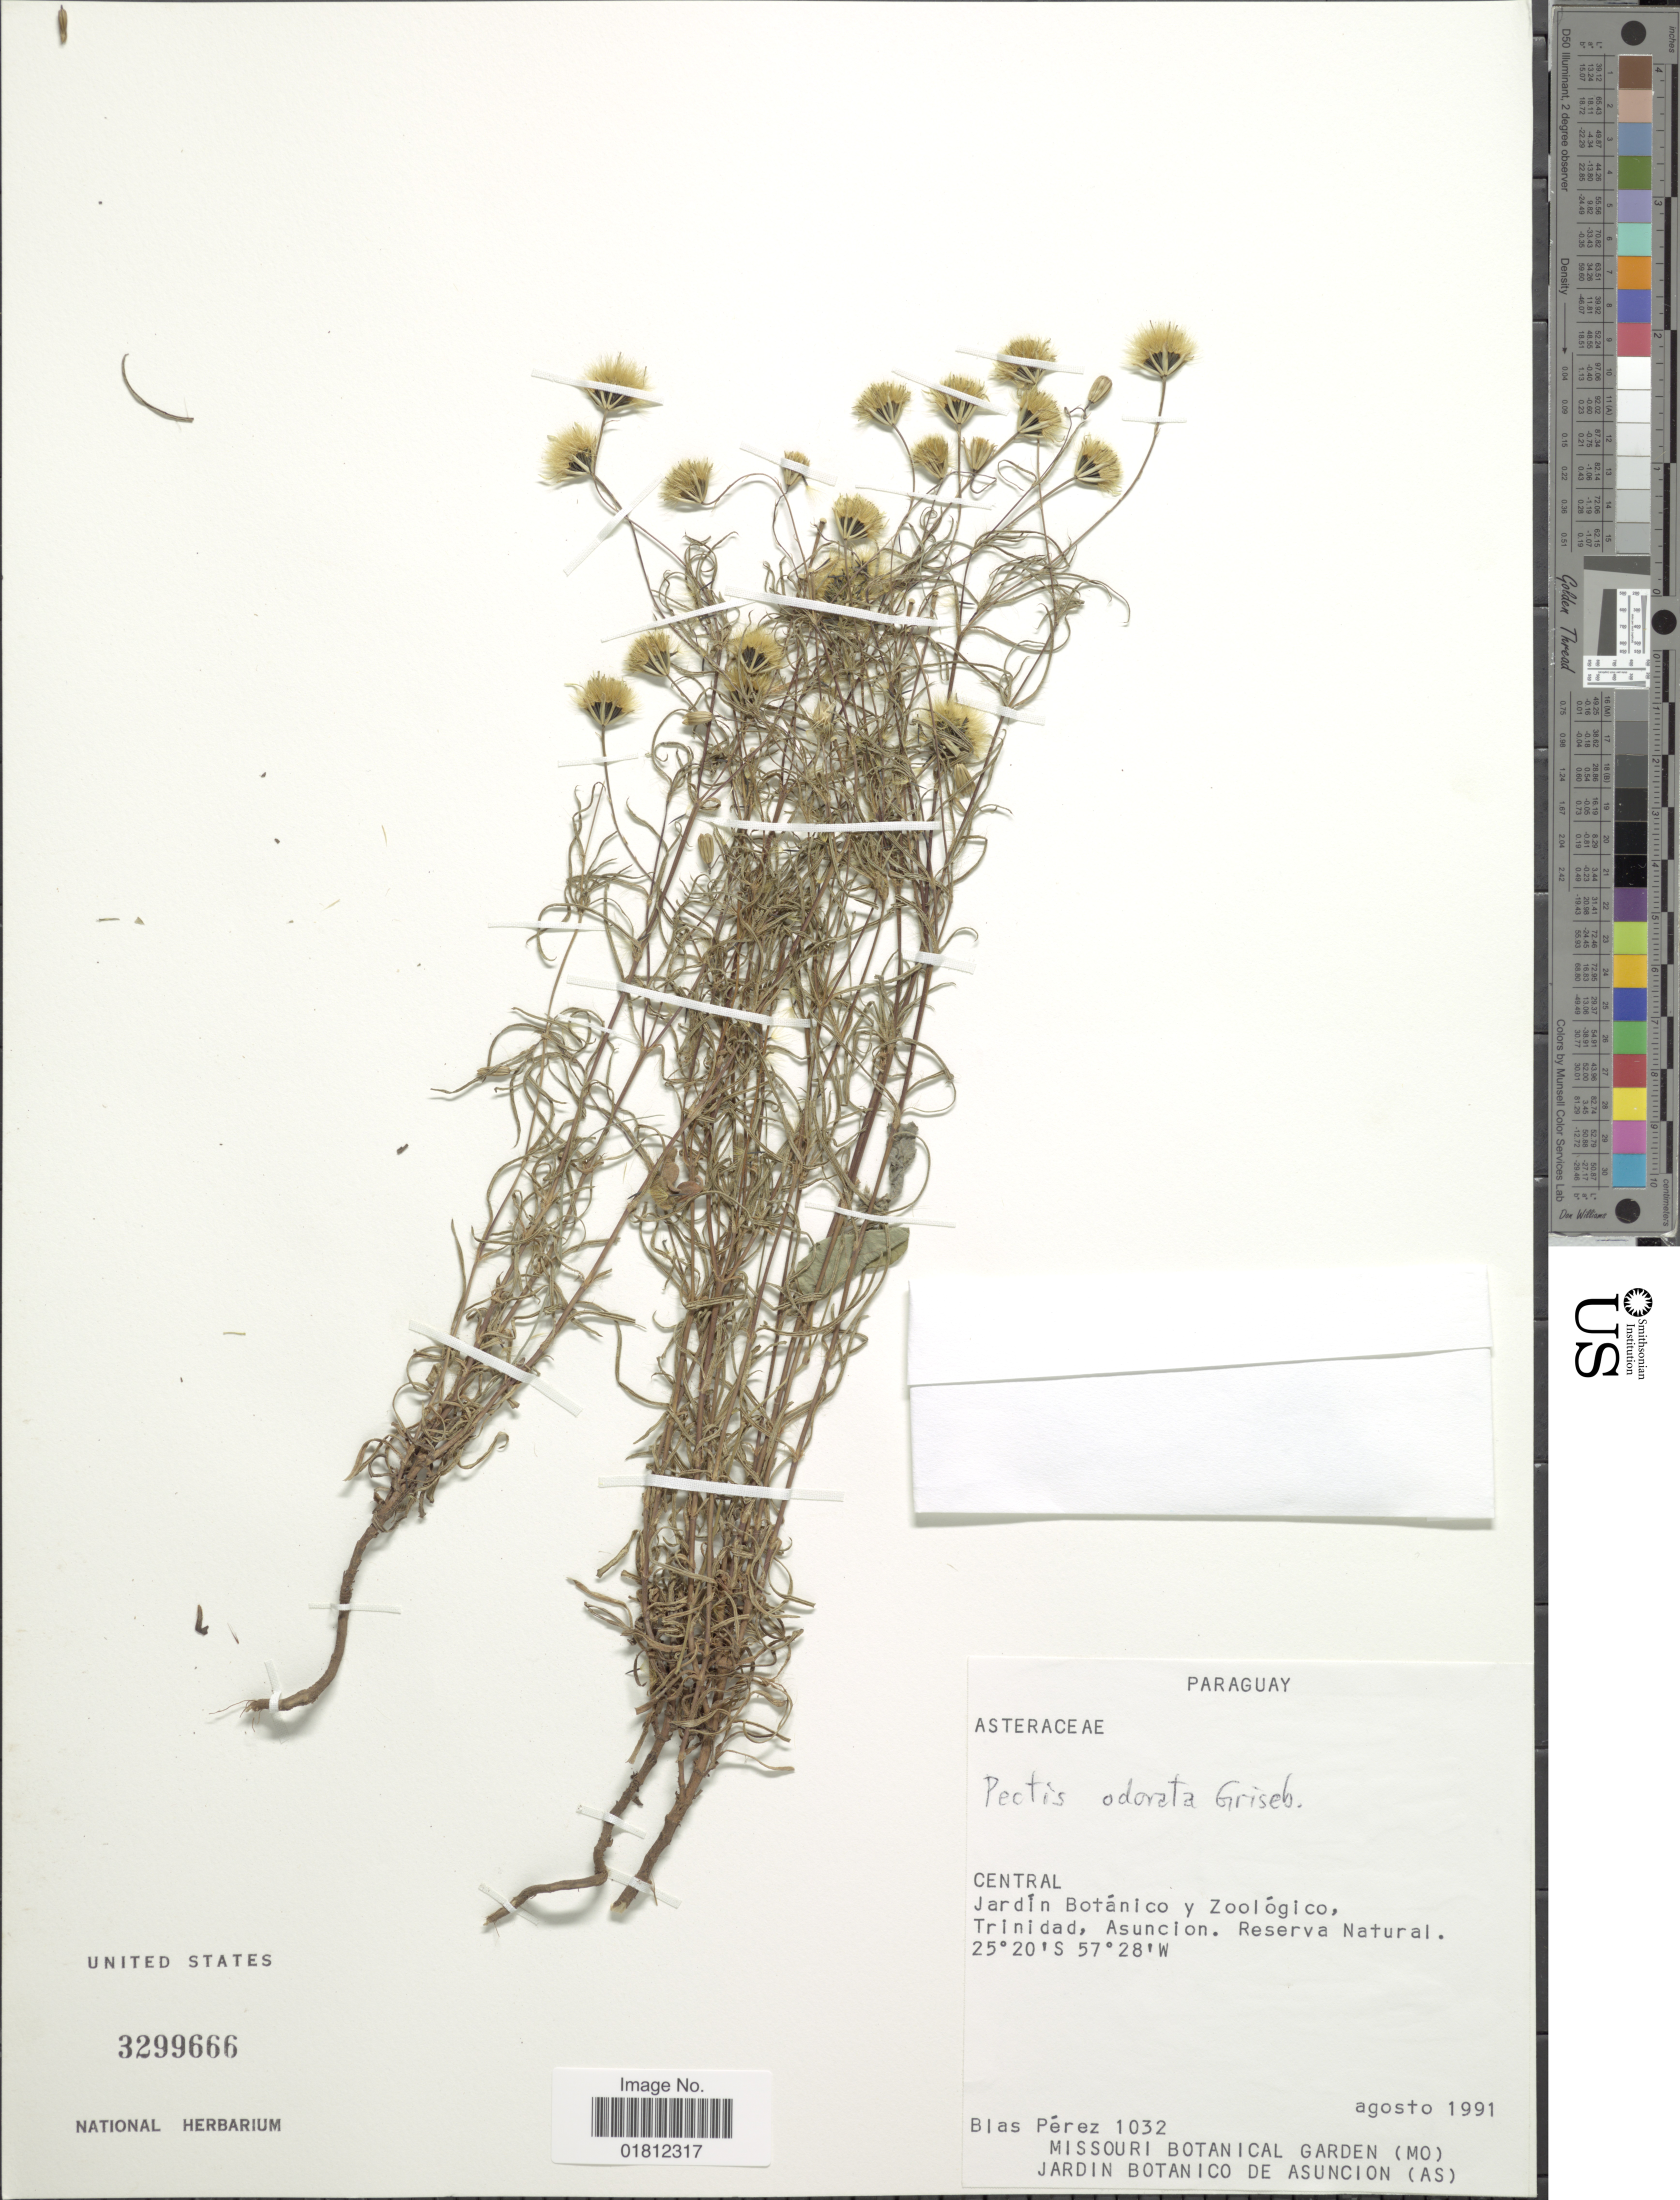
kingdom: Plantae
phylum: Tracheophyta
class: Magnoliopsida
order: Asterales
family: Asteraceae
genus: Pectis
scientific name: Pectis odorata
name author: Griseb.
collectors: B. Pérez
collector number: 1032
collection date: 1991-08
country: Paraguay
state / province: Central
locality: Central. Jardin Botanico y zoologico.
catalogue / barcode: US 3299666